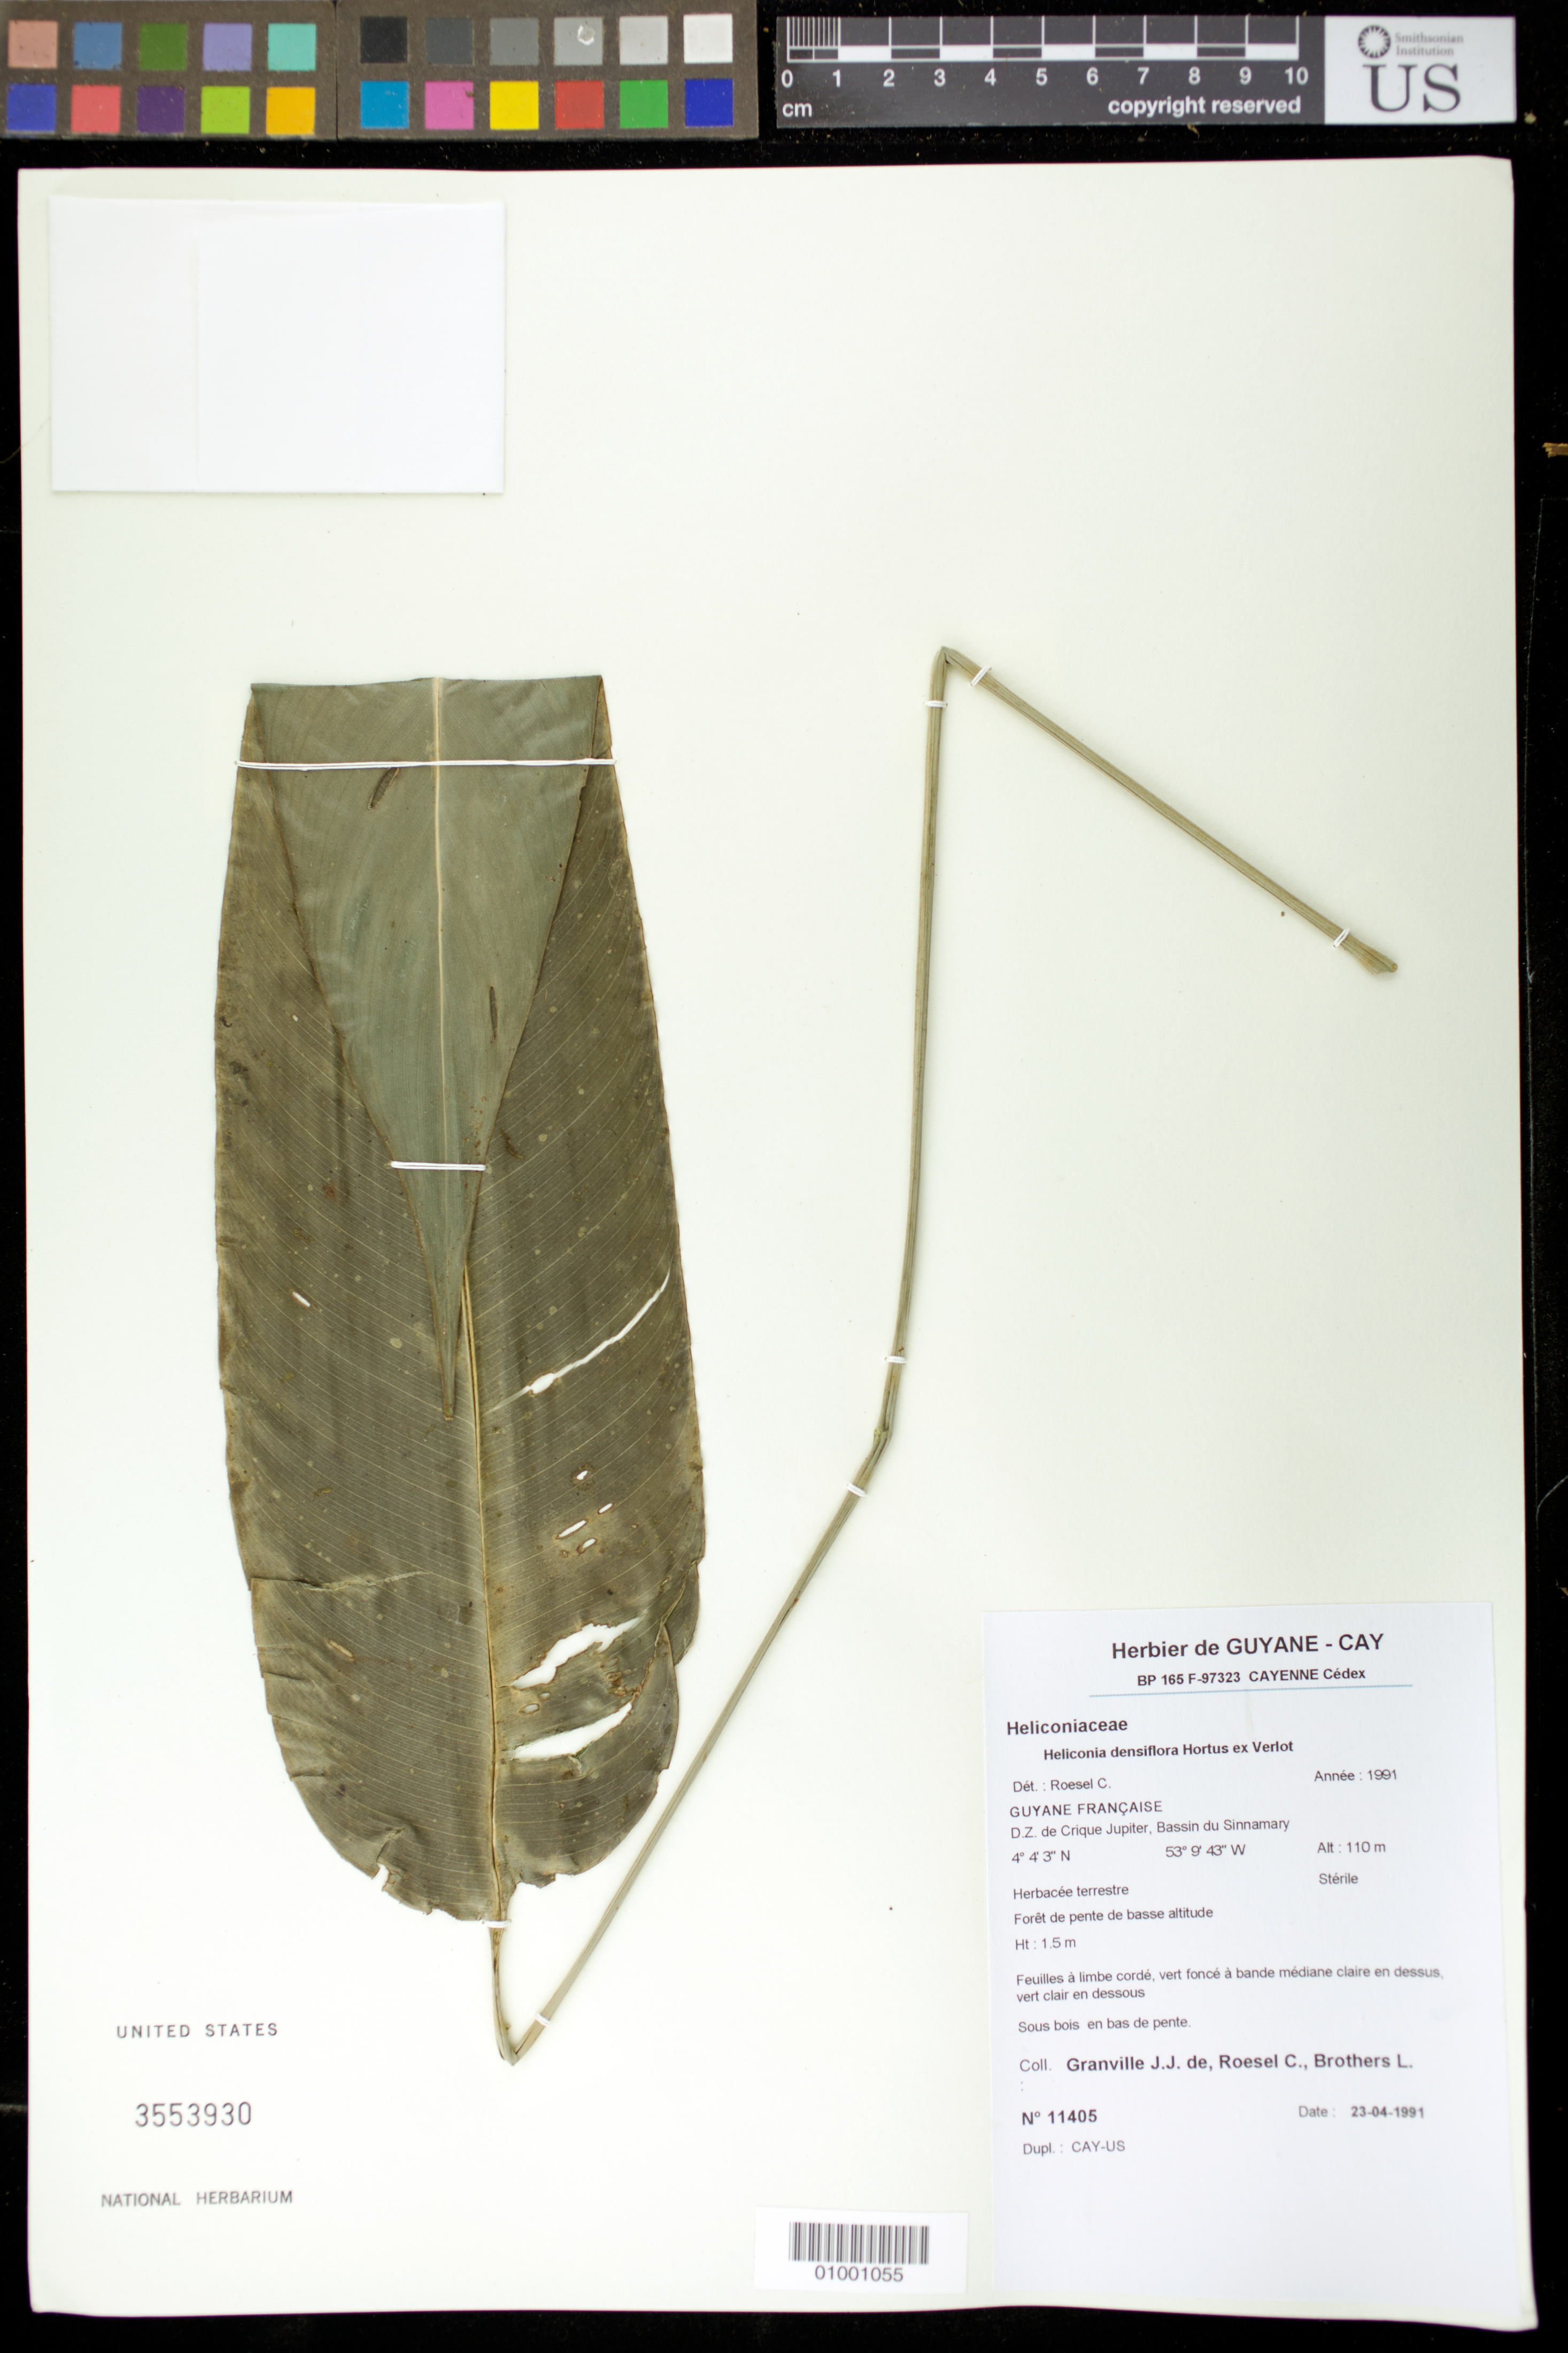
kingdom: Plantae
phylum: Tracheophyta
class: Liliopsida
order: Zingiberales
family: Heliconiaceae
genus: Heliconia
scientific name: Heliconia sp.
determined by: Roesel, C. S., (BOT), Smithsonian Institution - National Museum of Natural History (UNITED STATES)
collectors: J.-J. de Granville, C. S. Roesel & L. Brothers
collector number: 11405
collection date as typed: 23-Apr-91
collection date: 1991-04-23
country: French Guiana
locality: D.Z. de Crique Jupiter, Bassin du Sinnamary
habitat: Forêt de pente de basse altitude; sous bois en bas de pente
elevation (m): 110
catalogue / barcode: US 3553930